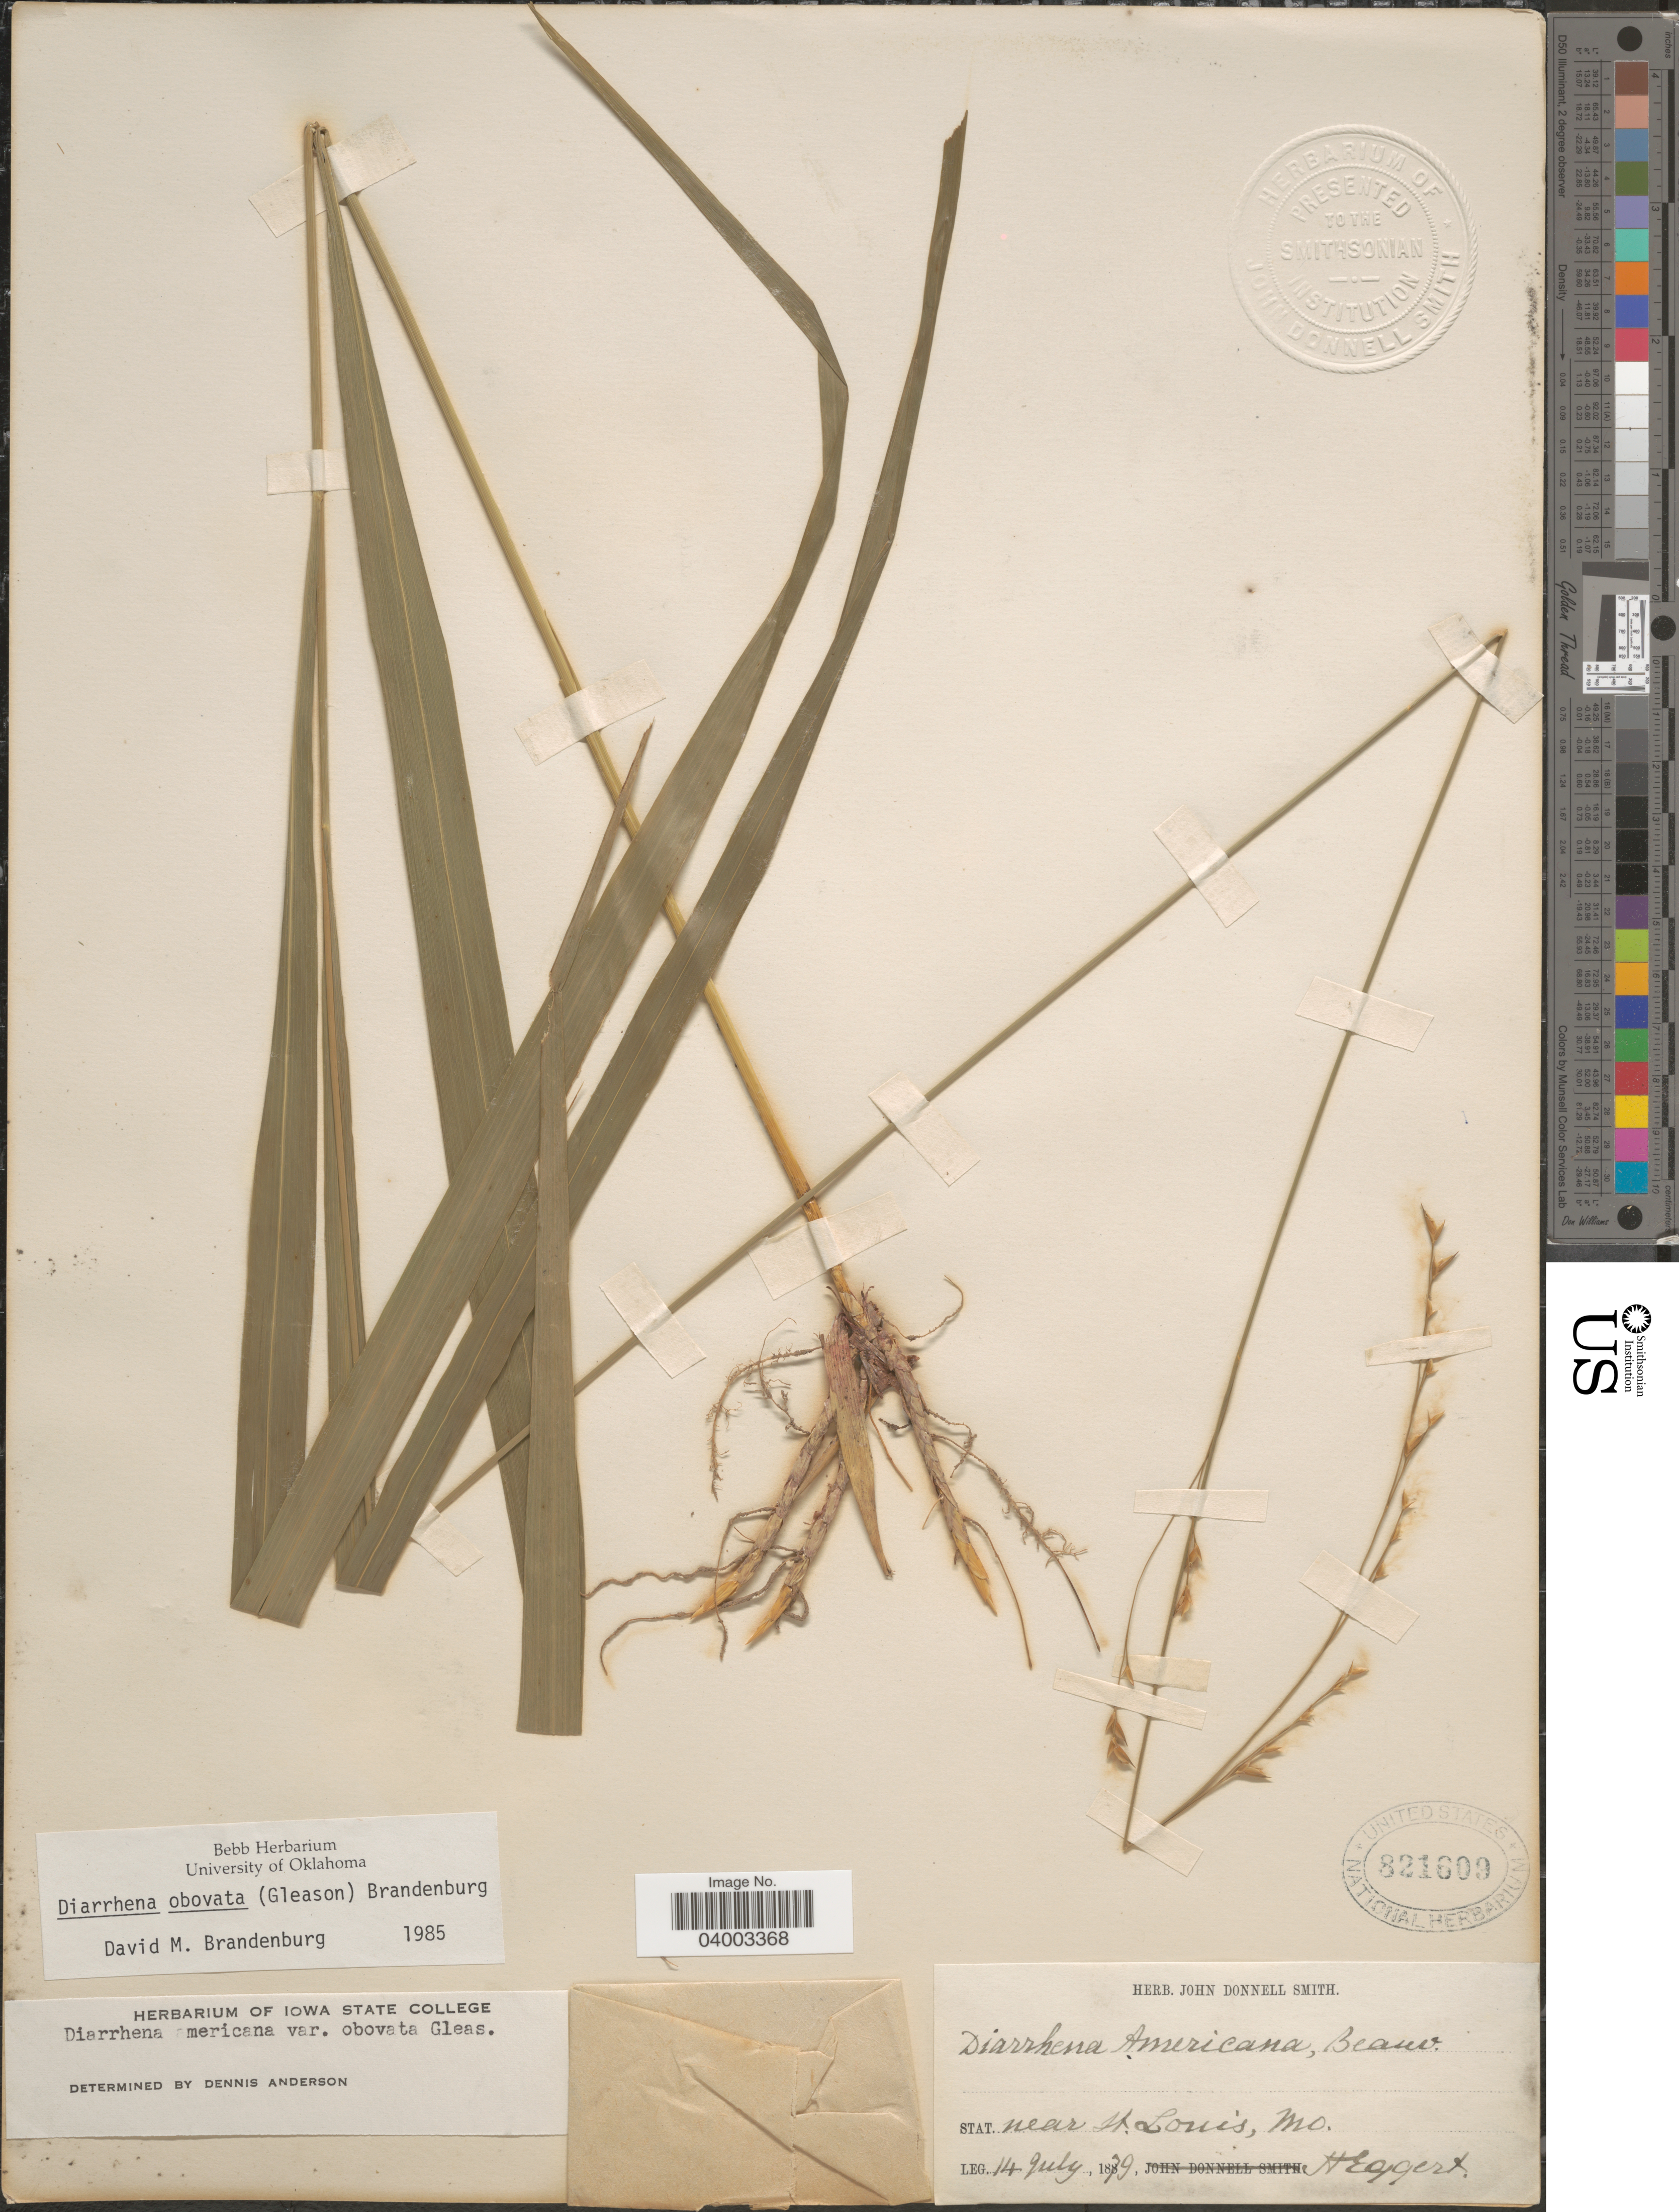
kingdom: Plantae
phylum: Tracheophyta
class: Liliopsida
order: Poales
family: Poaceae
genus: Diarrhena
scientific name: Diarrhena obovata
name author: (Gleason) Brandenburg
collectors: H. Eggert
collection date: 1879-07-14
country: United States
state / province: Missouri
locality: Stat. Near St. Louis.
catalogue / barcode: US 821609